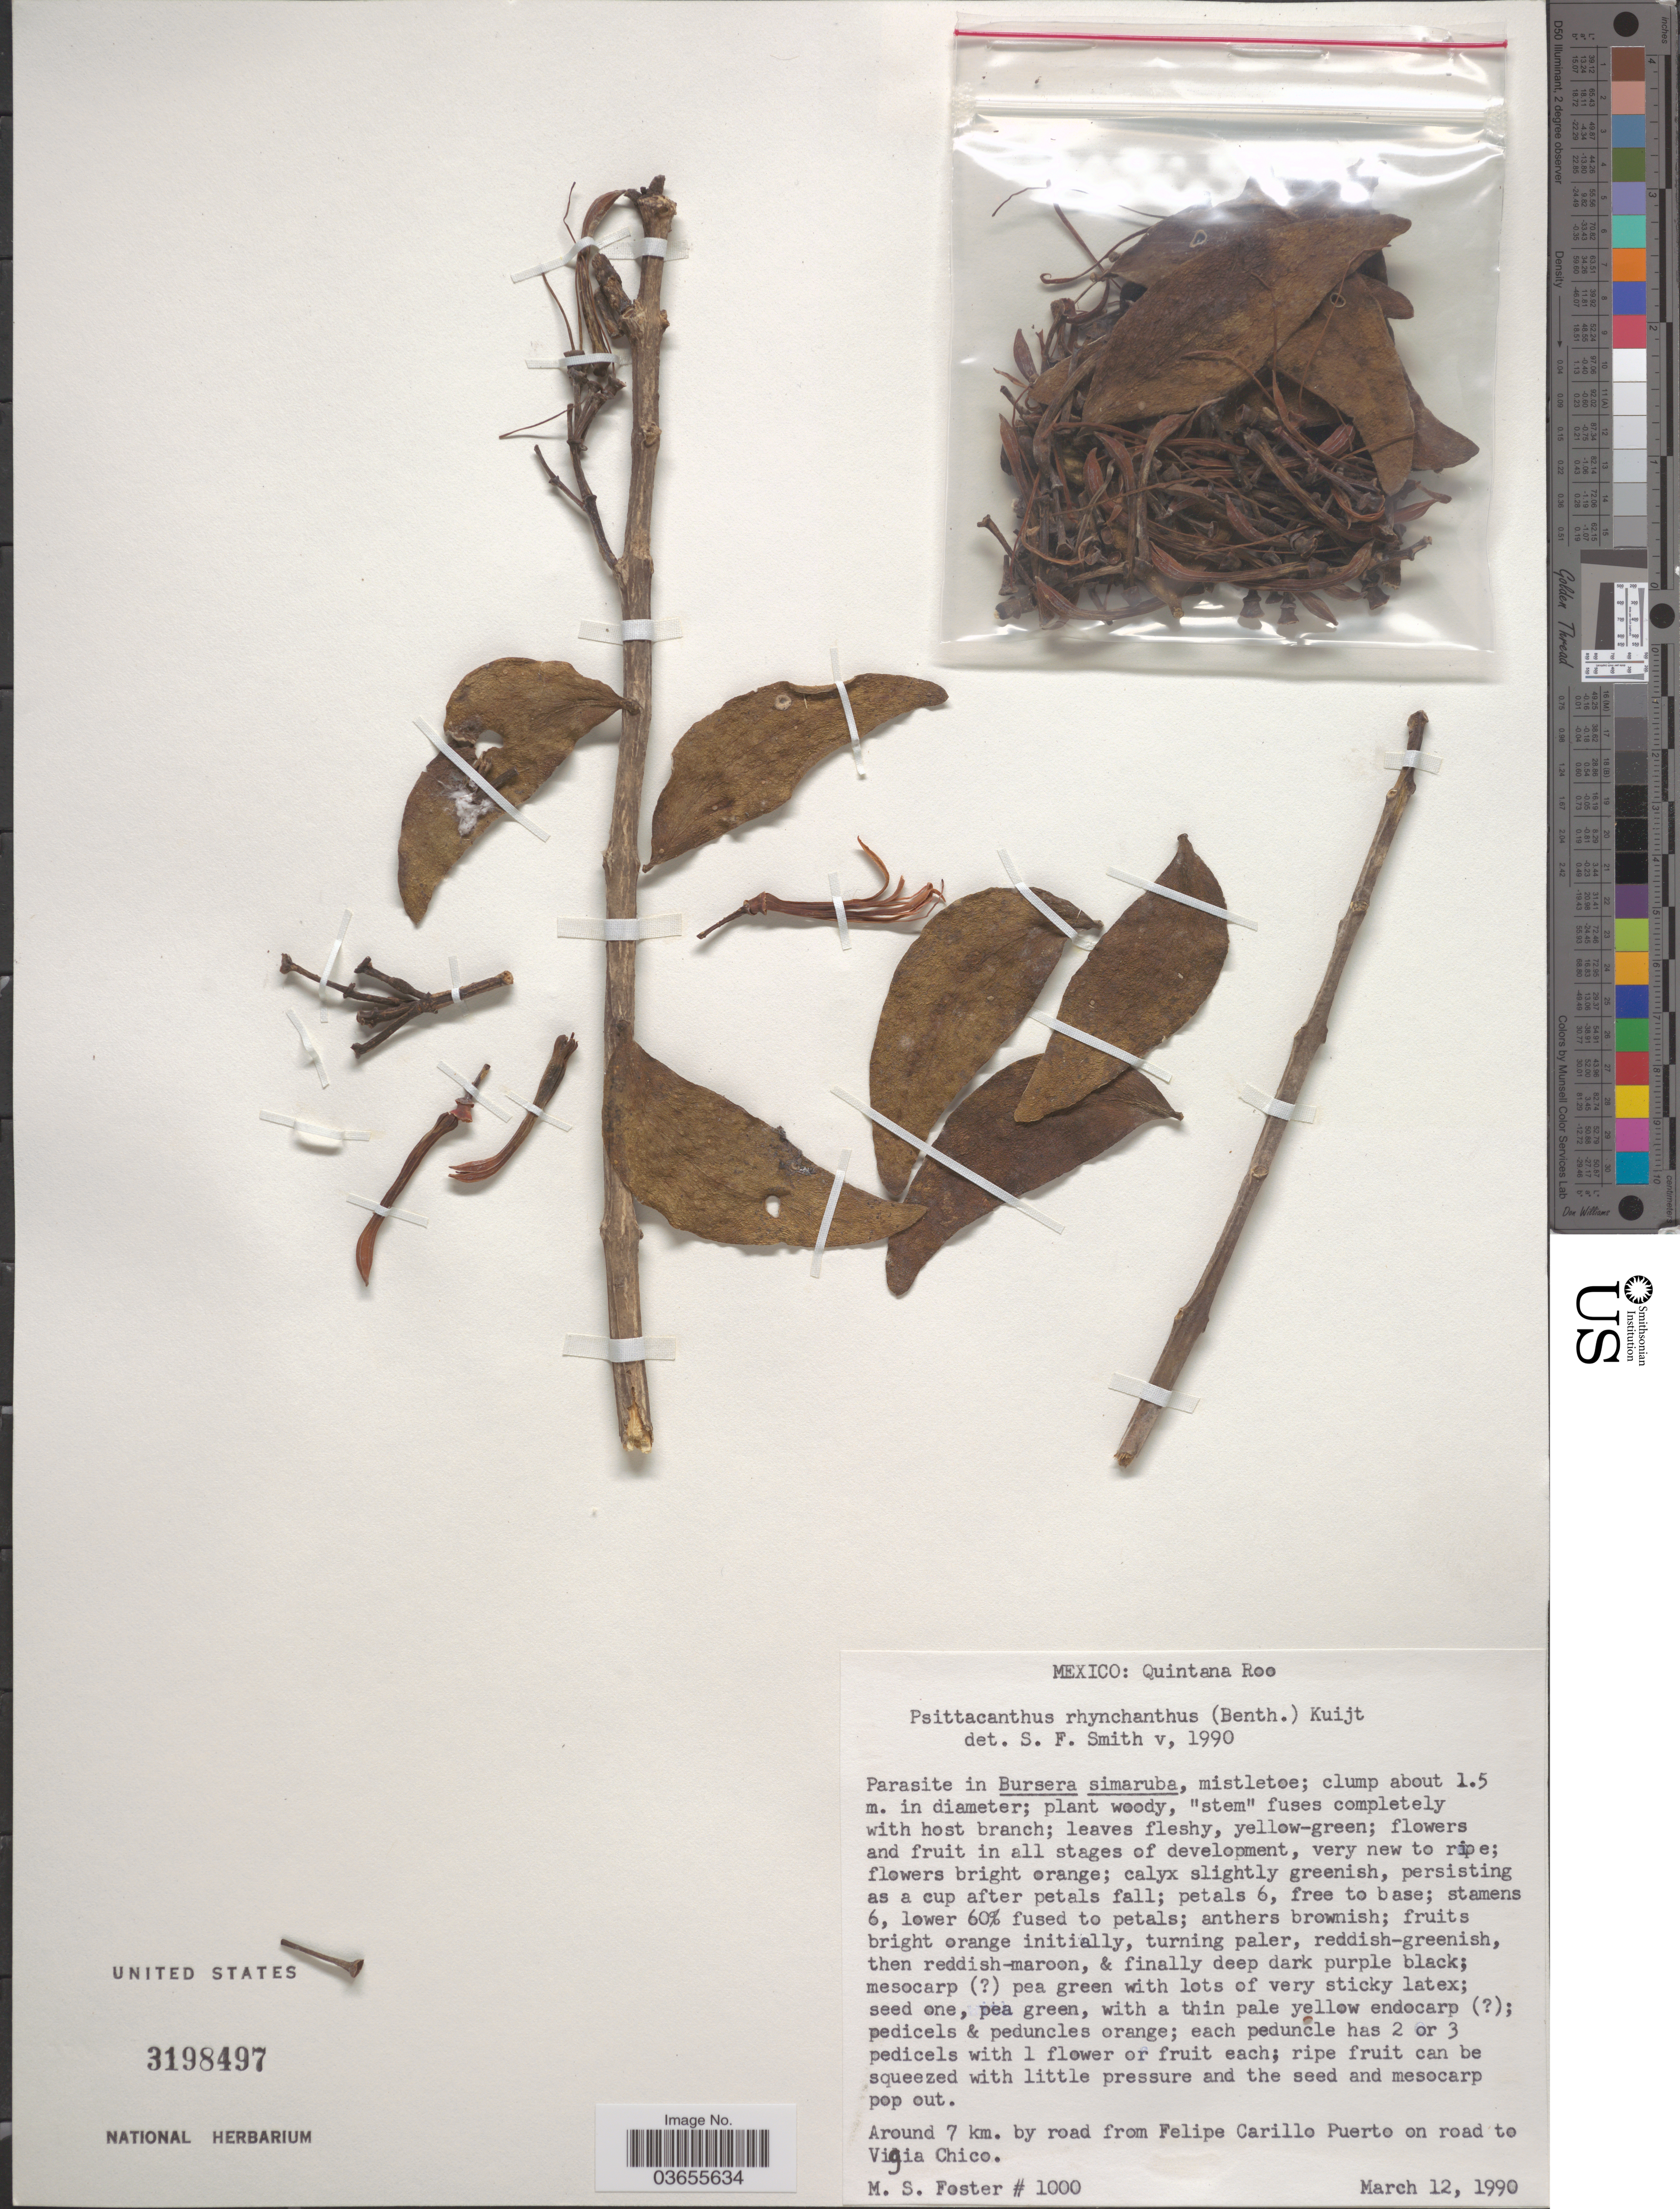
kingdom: Plantae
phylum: Tracheophyta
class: Magnoliopsida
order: Santalales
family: Loranthaceae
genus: Psittacanthus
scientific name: Psittacanthus rhynchanthus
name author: (Benth.) Kuijt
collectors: M. Foster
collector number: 1000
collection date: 1990-03-12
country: Mexico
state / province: Quintana Roo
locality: Around 7 km. by road from Felipe Carillo Puerto on road to Vigia Chico.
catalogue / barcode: US 3198497